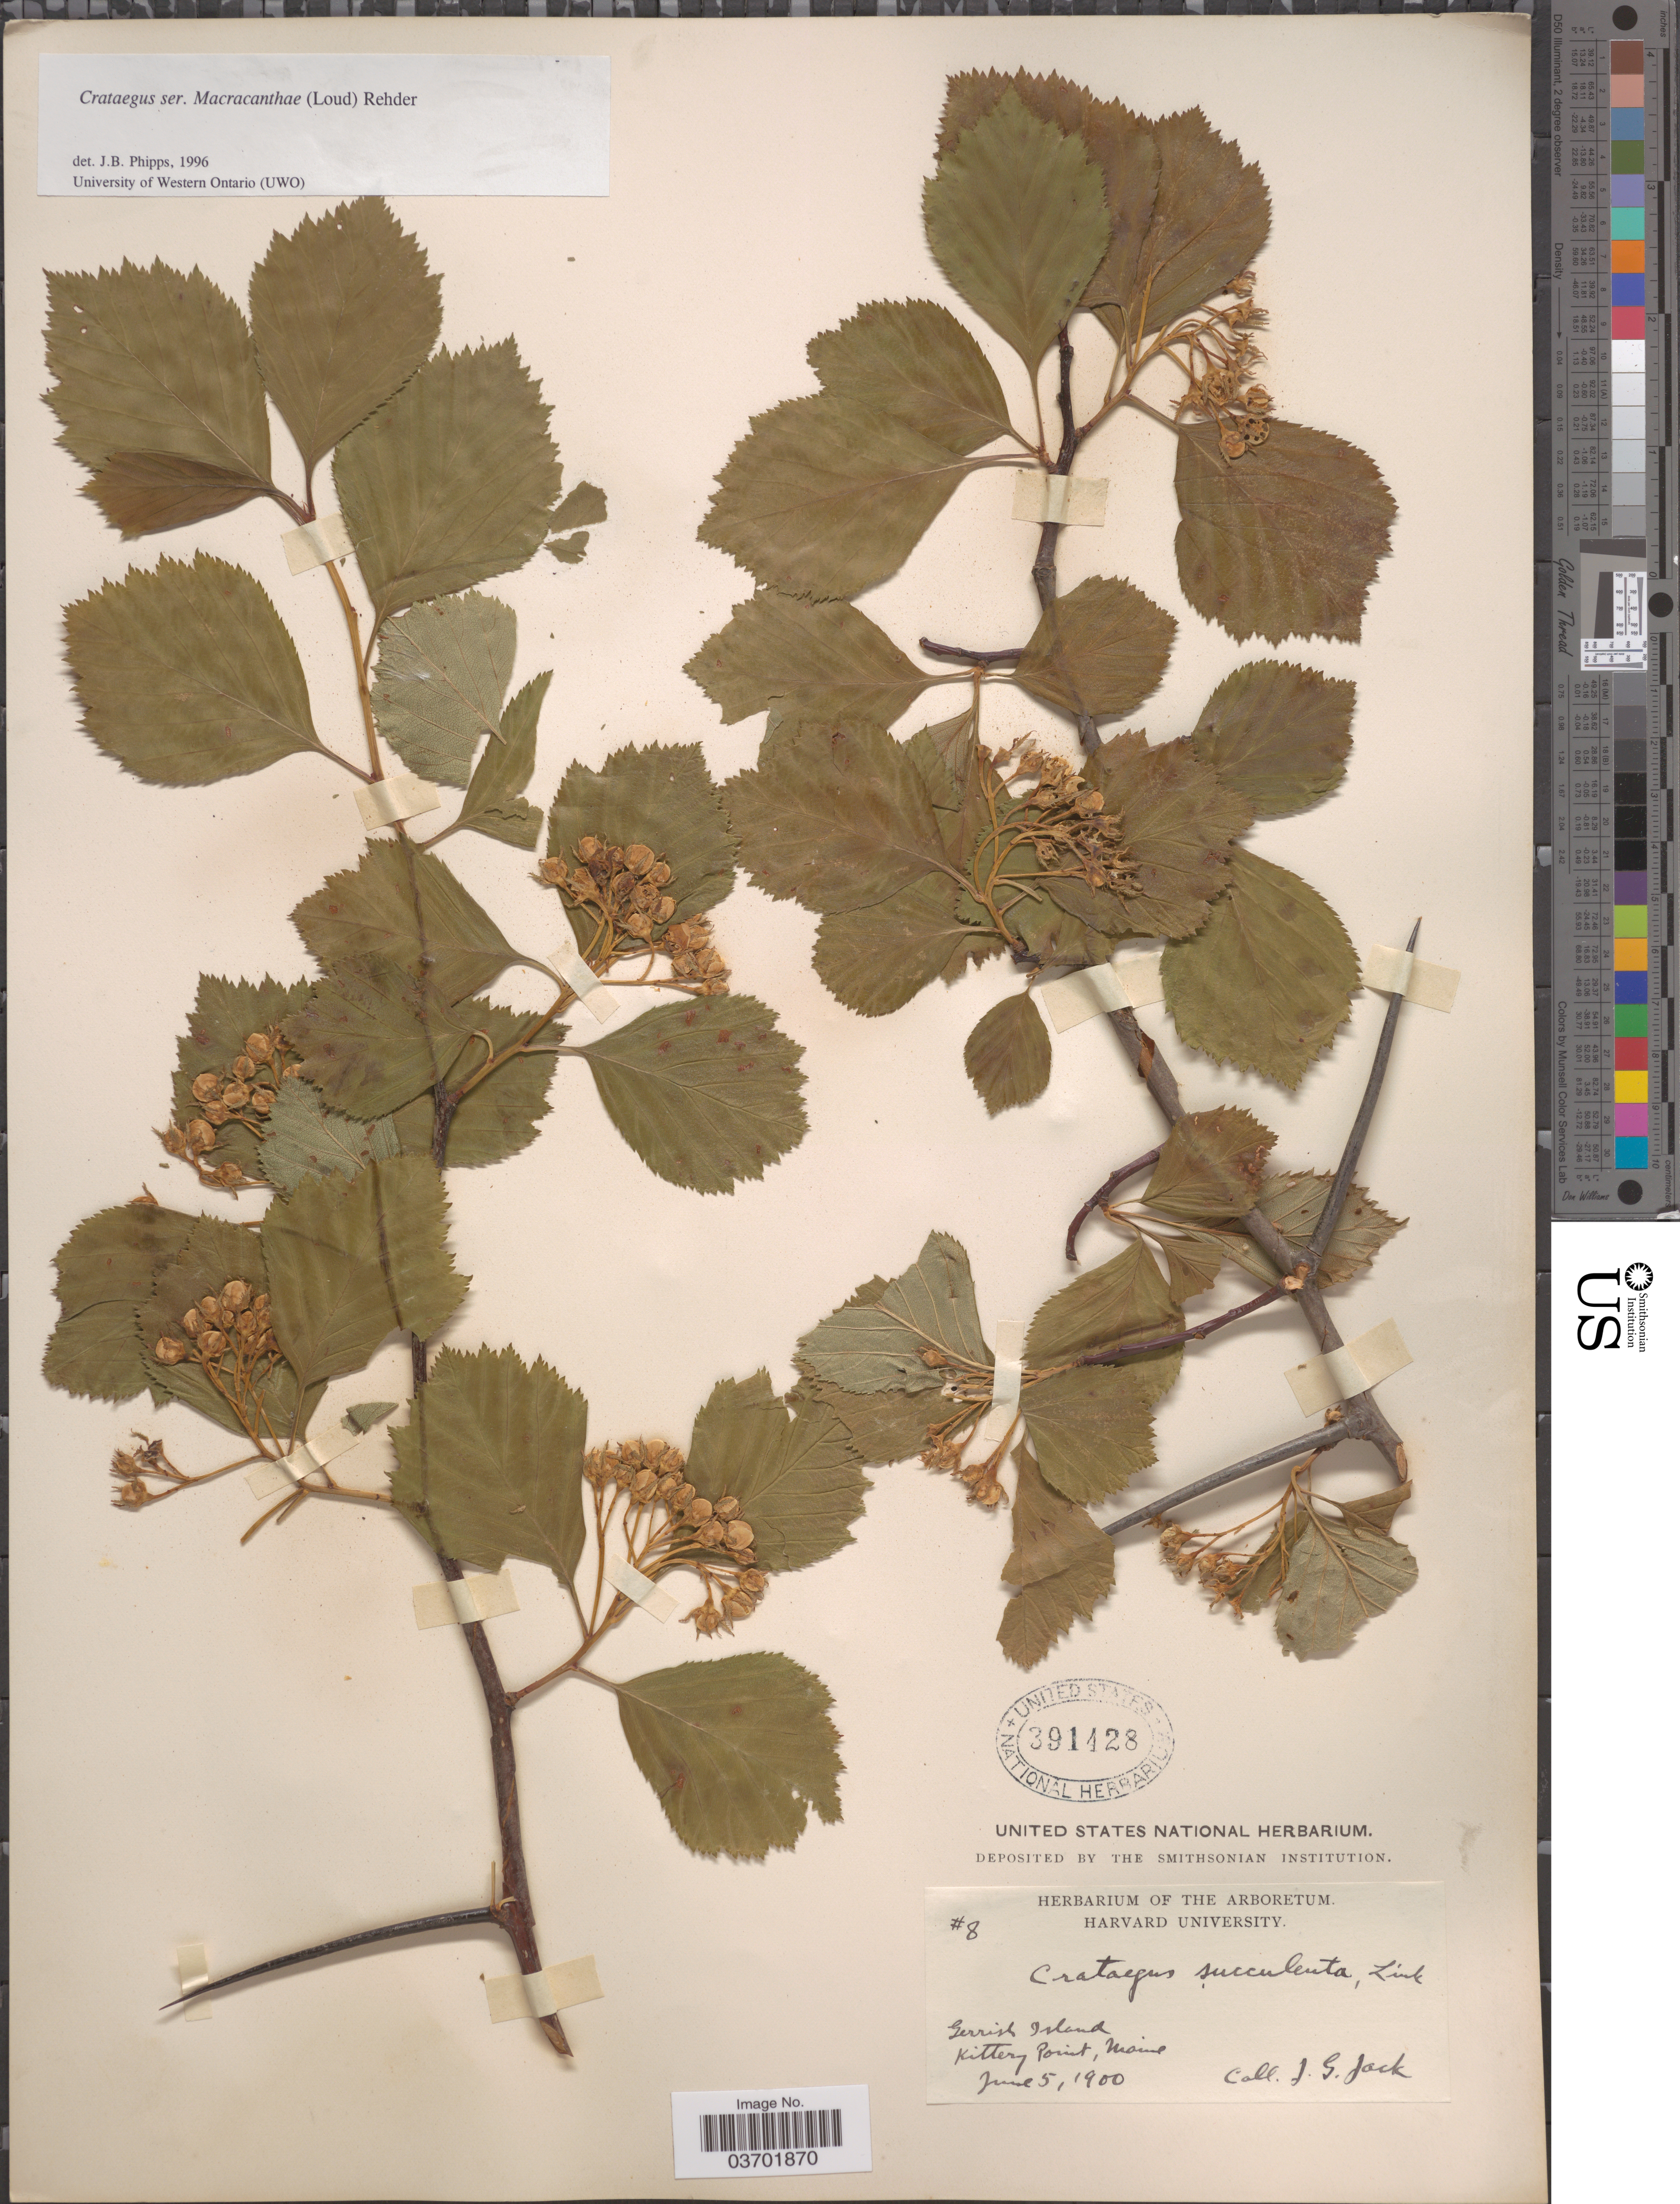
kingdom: Plantae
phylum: Tracheophyta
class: Magnoliopsida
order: Rosales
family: Rosaceae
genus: Crataegus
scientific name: Crataegus succulenta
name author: Schrad. ex Link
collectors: J. G. Jack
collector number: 8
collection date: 1900-06-05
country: United States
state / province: Maine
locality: Gerrish Island. Kittery Point.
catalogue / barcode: US 391428